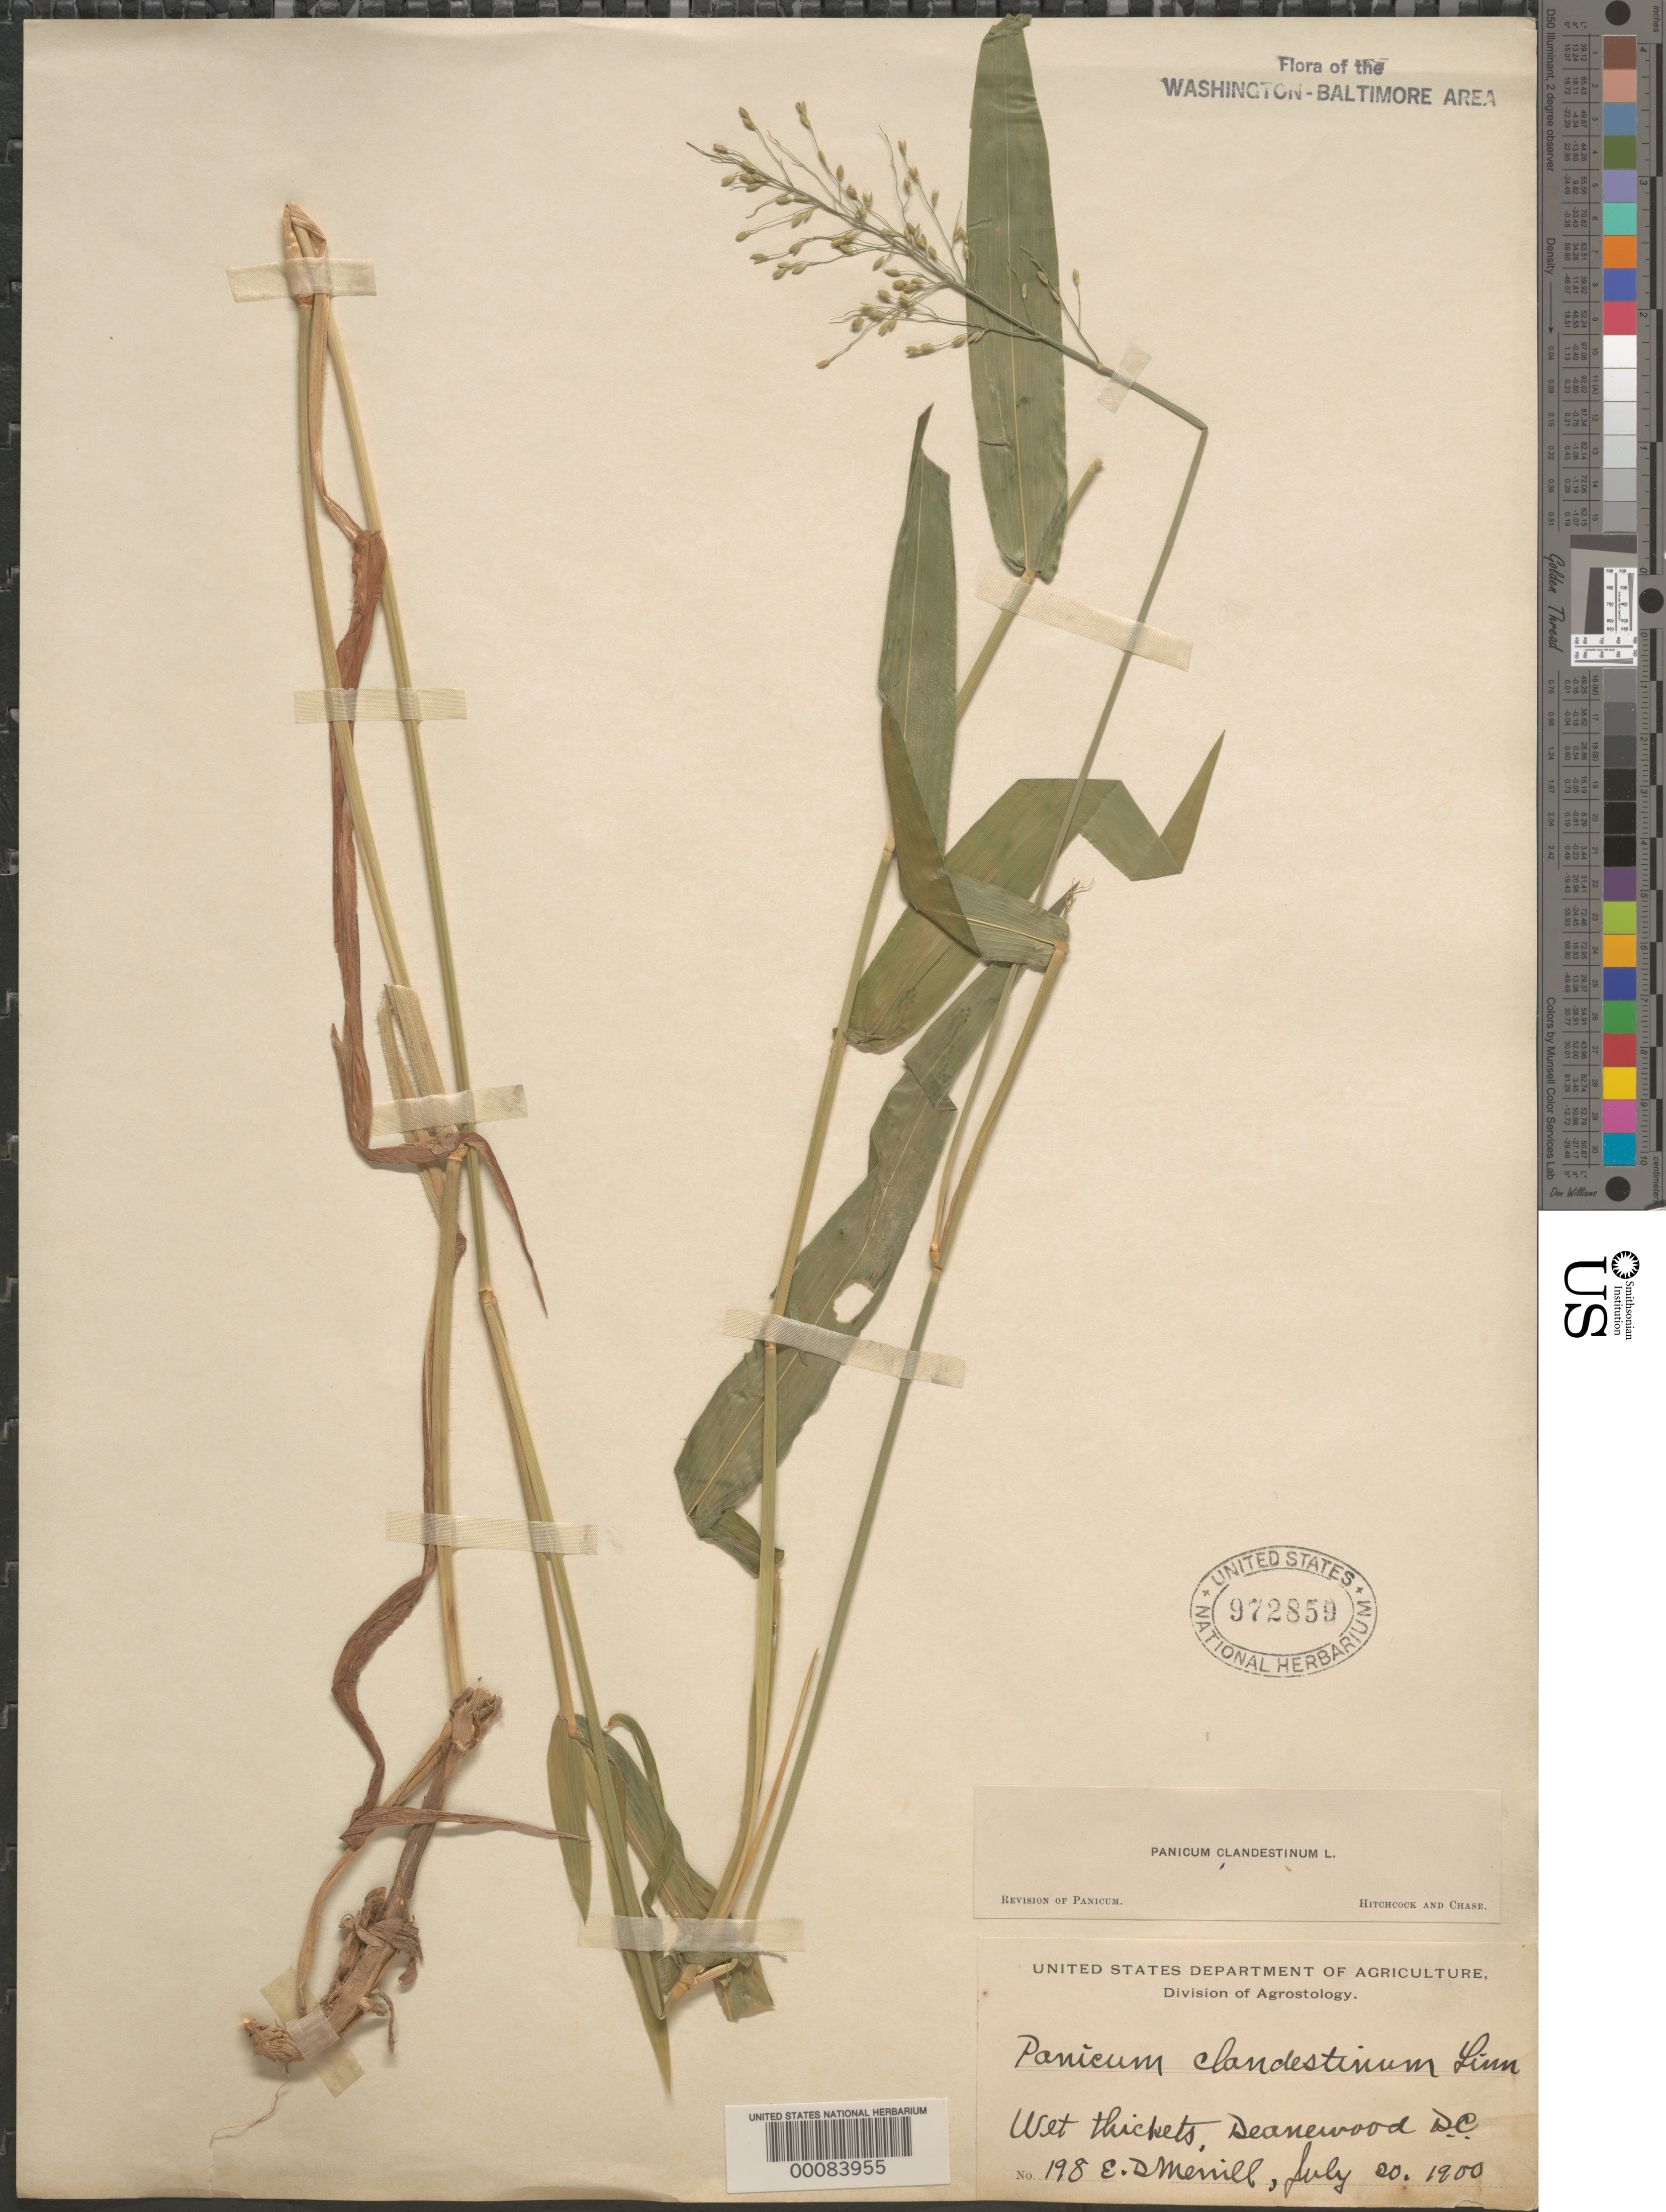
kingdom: Plantae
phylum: Tracheophyta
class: Liliopsida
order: Poales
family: Poaceae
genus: Dichanthelium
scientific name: Dichanthelium clandestinum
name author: (L.) Gould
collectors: E. D. Merrill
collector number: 198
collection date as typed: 20 Jul 1900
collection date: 1900-07-20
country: United States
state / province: District of Columbia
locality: Deanewood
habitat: Wet thicket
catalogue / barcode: US 972859